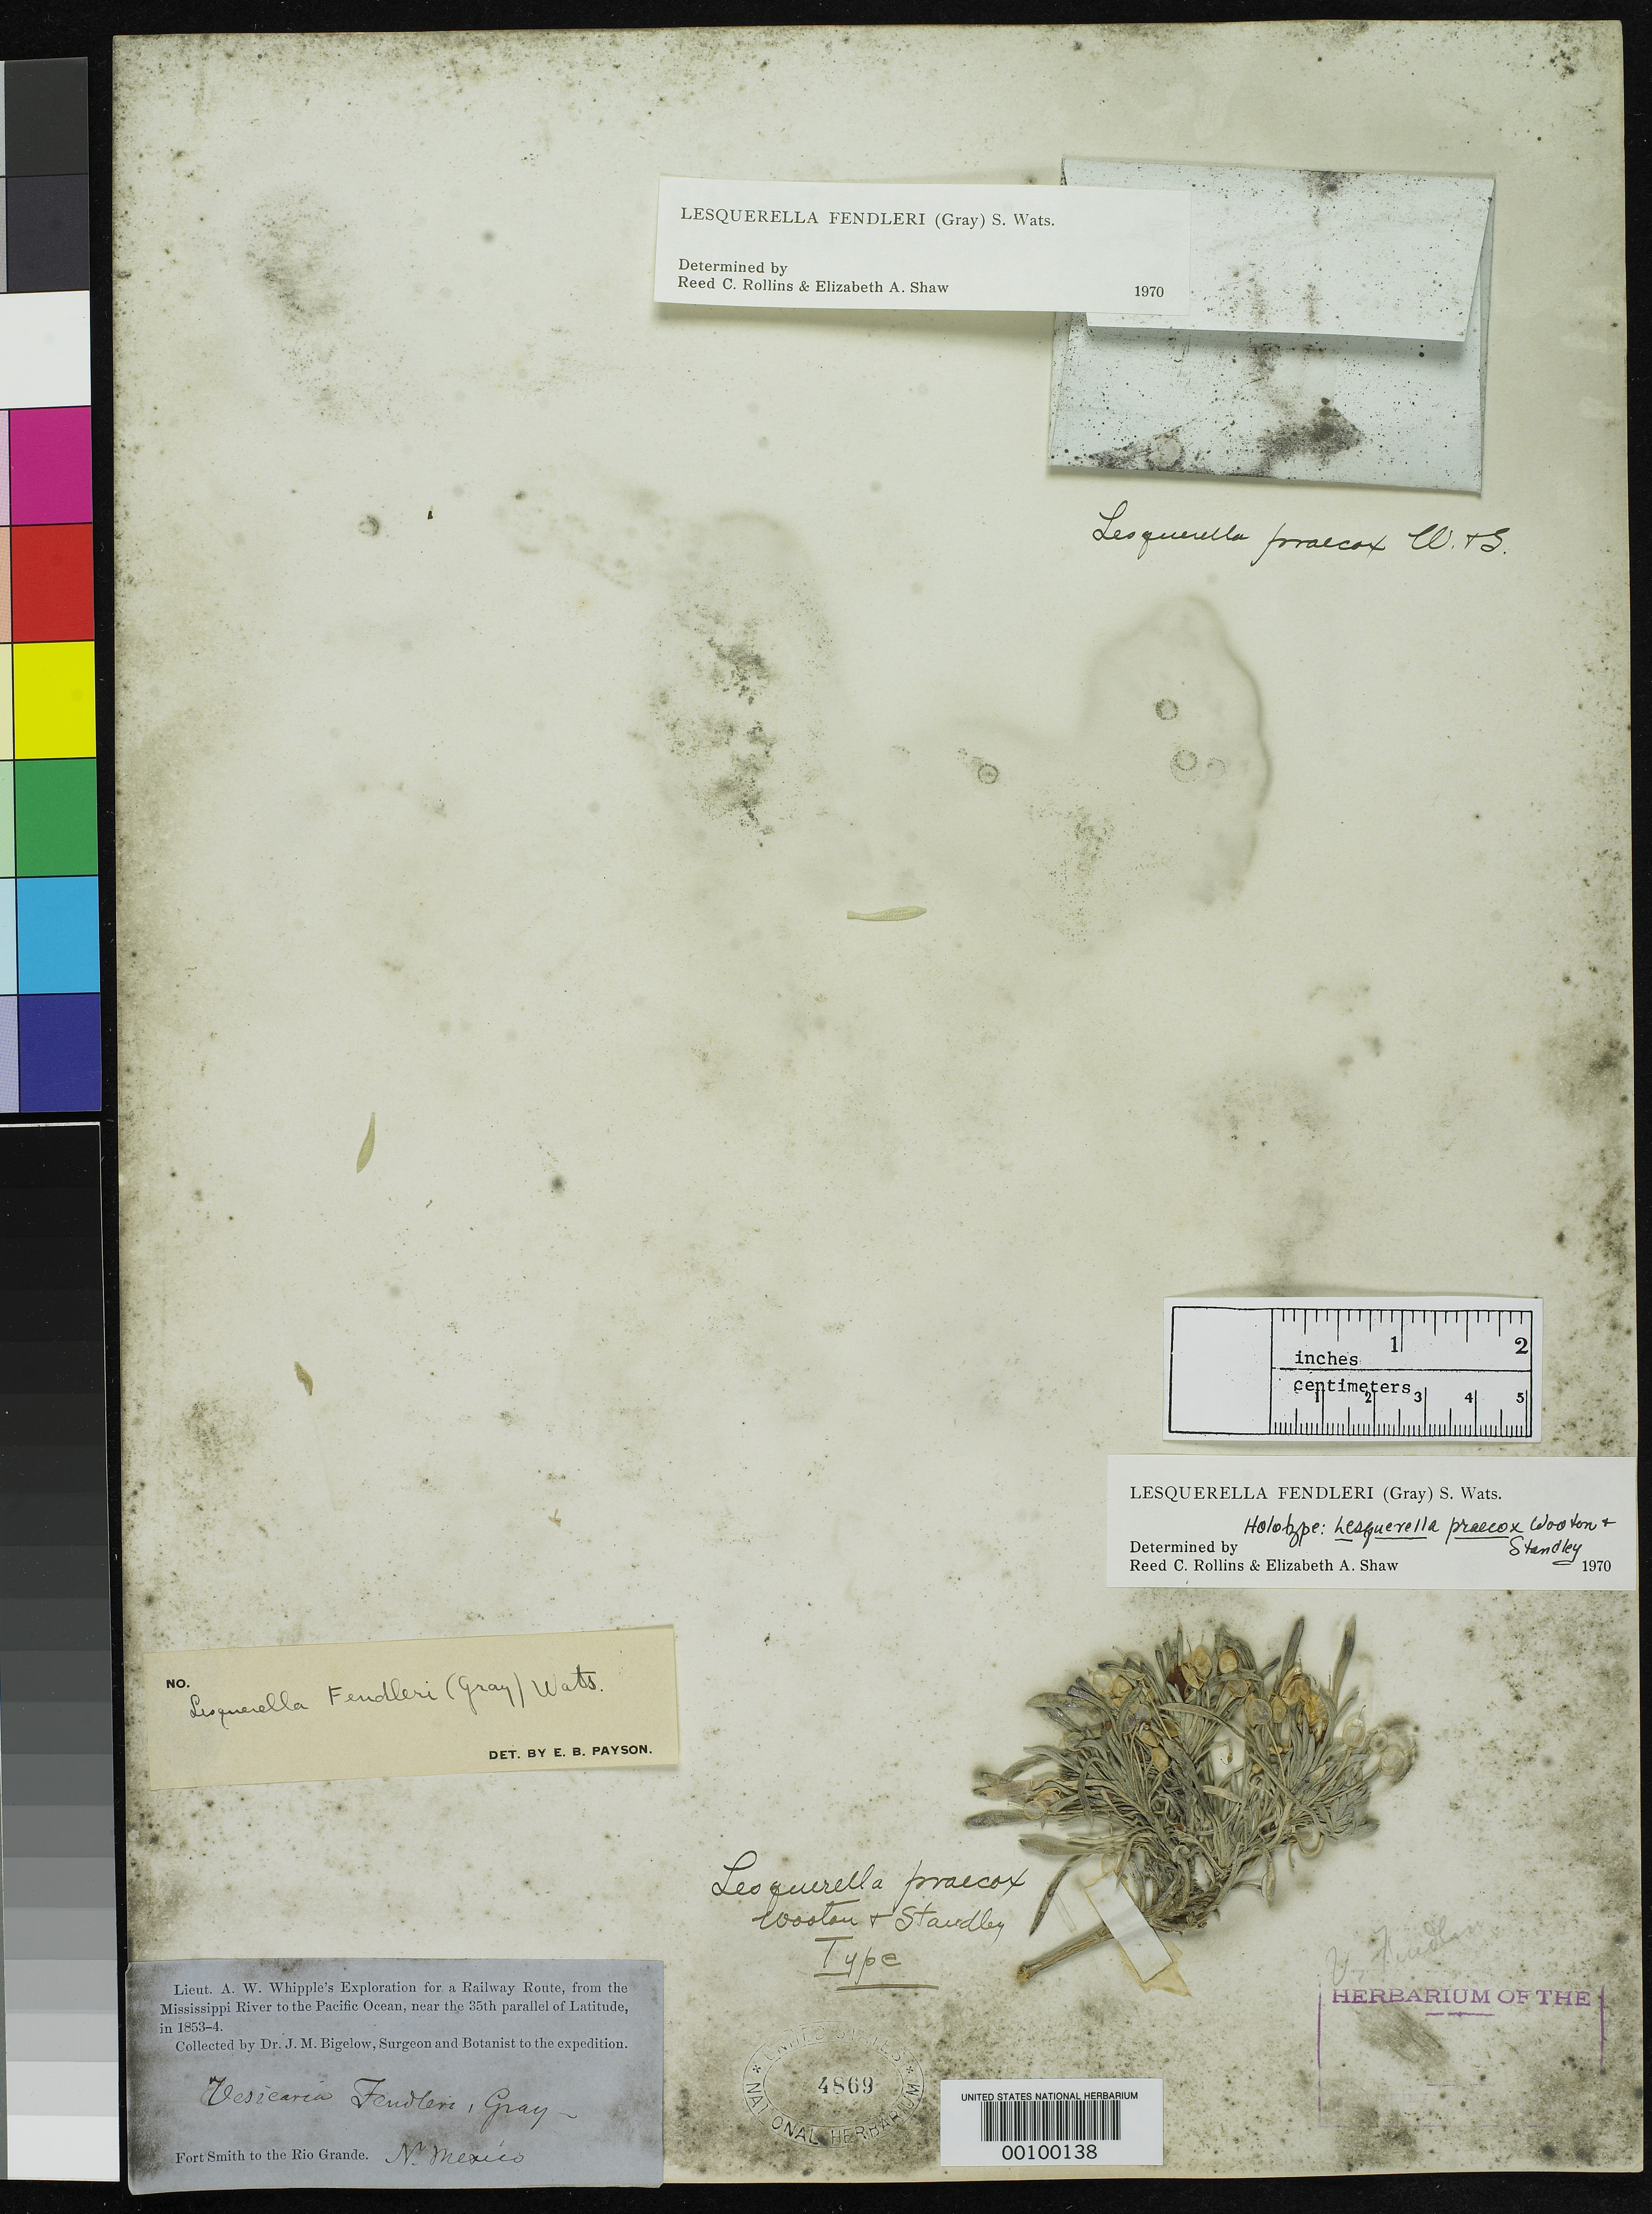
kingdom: Plantae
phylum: Tracheophyta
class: Magnoliopsida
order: Brassicales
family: Brassicaceae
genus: Lesquerella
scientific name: Lesquerella praecox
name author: Wooton & Standl.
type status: Holotype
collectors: J. M. Bigelow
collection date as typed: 1853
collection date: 1853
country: United States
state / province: New Mexico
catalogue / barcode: US 4869